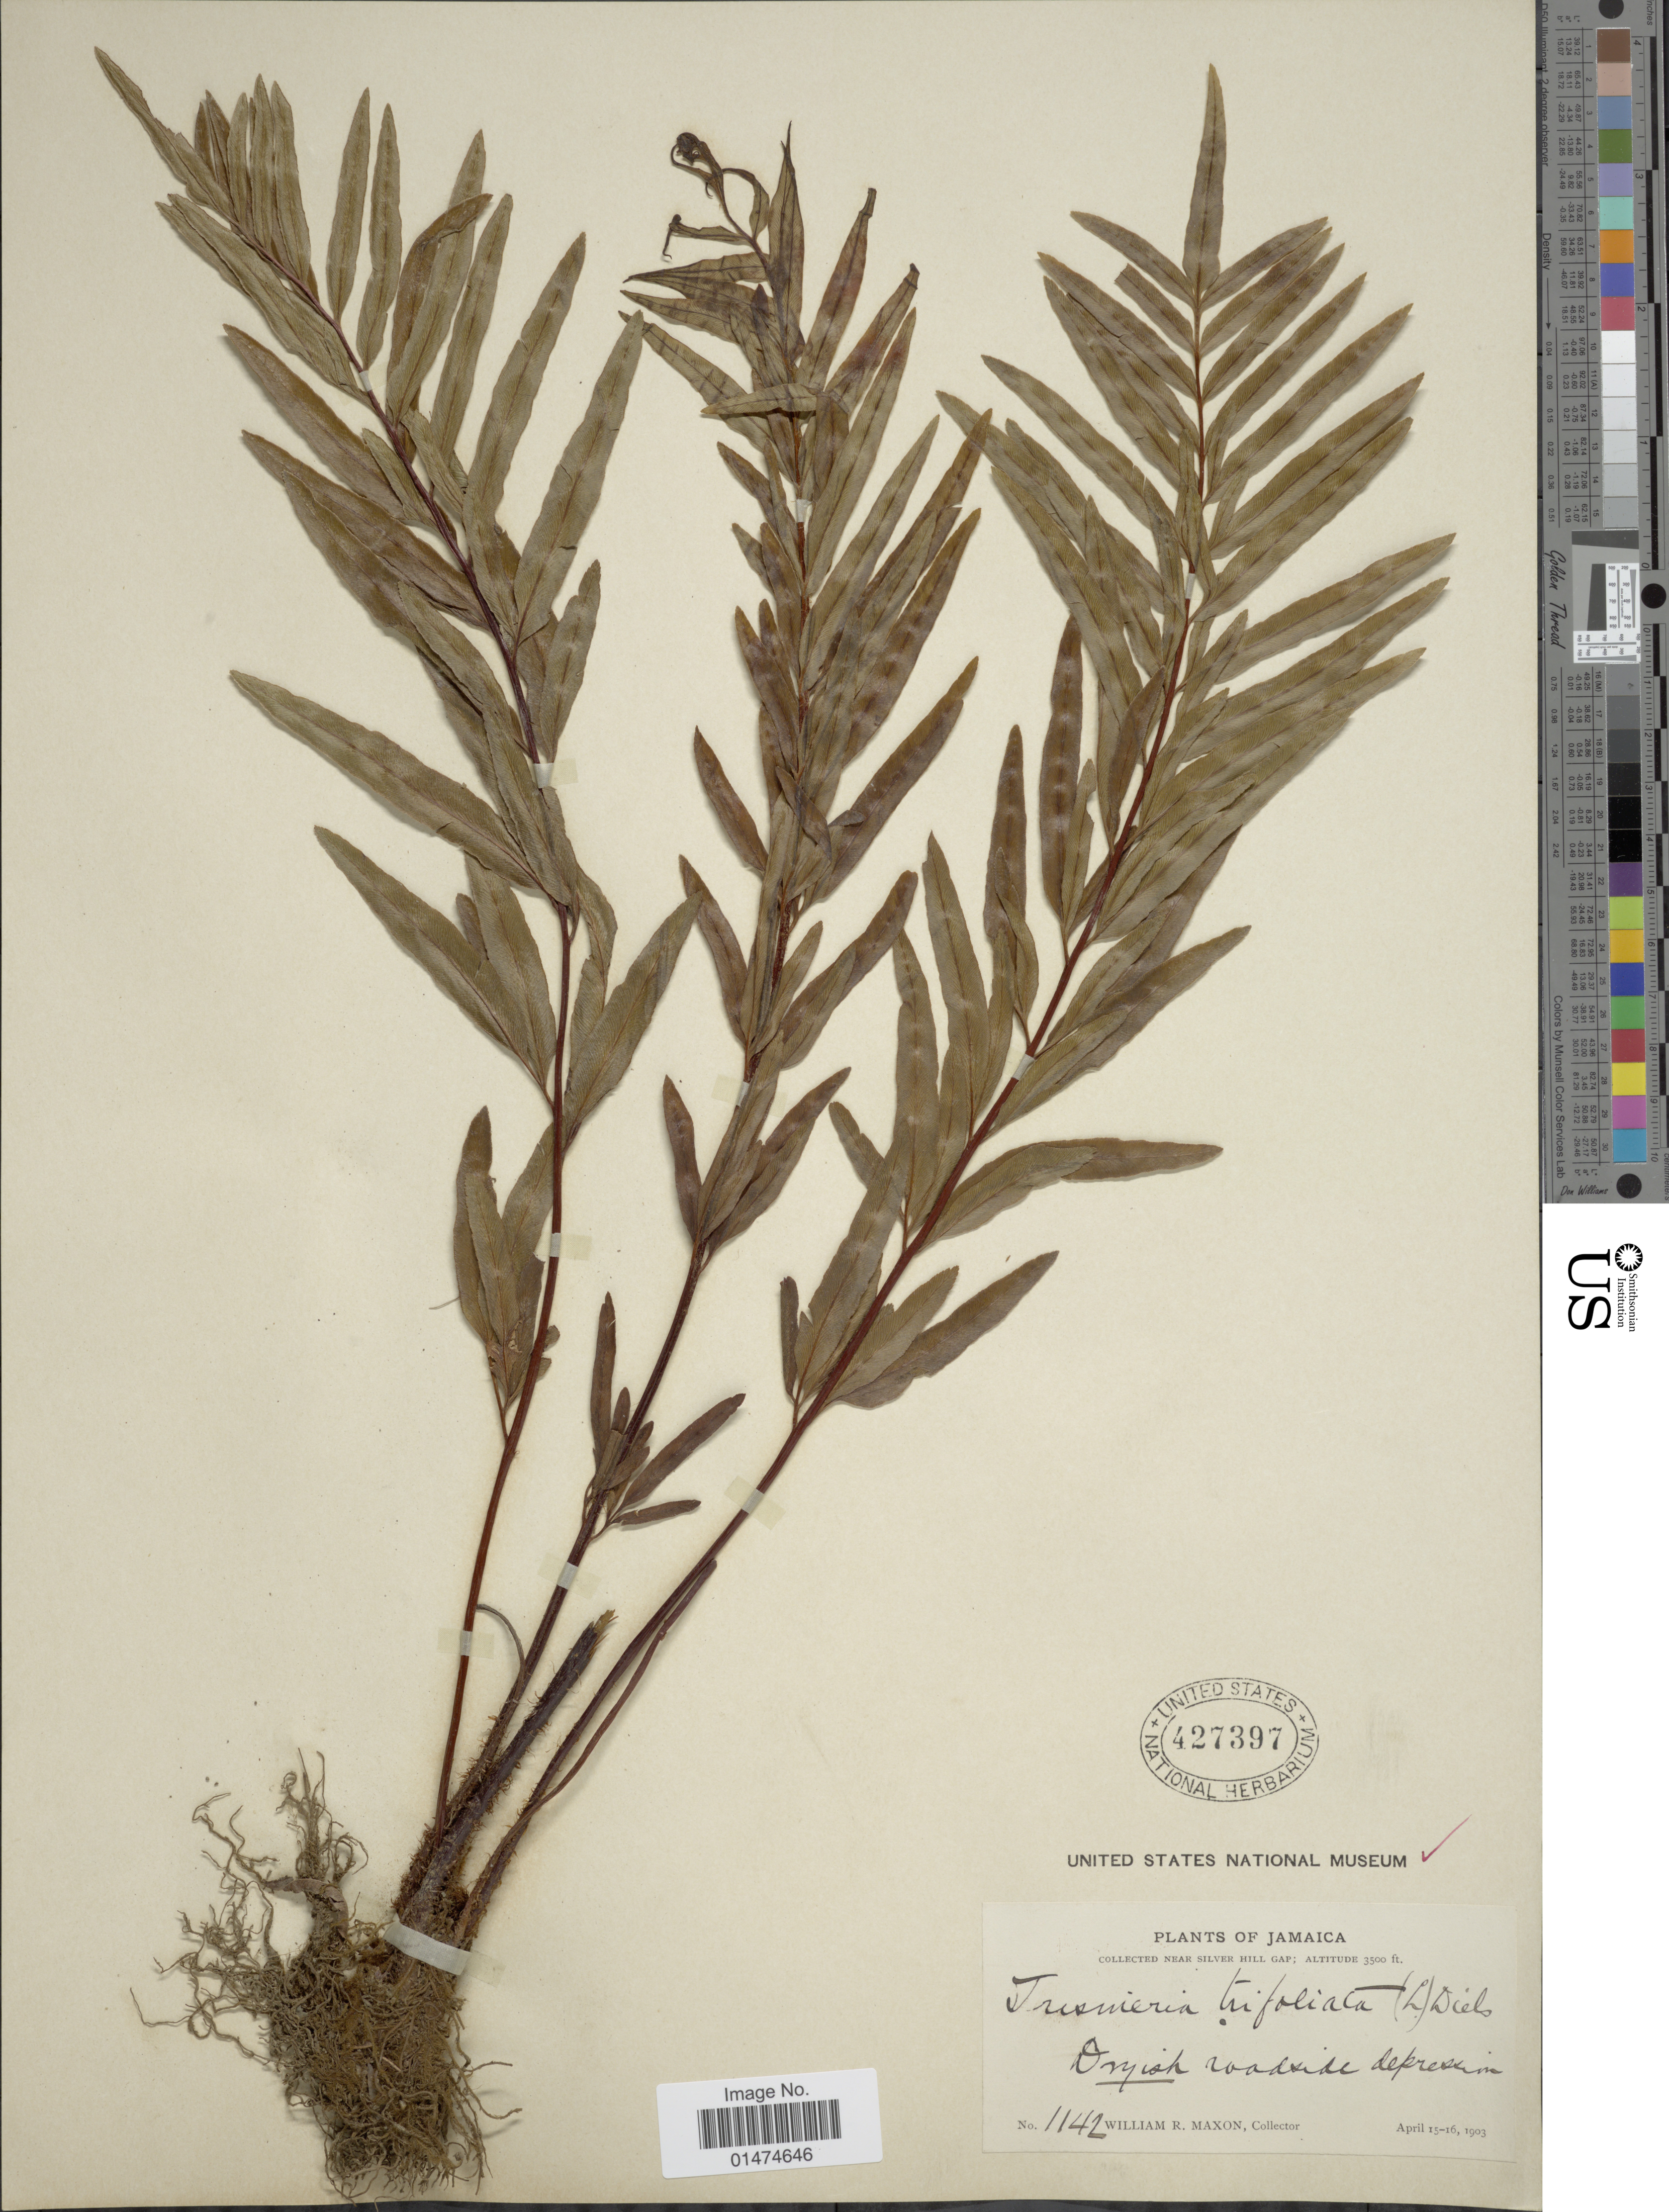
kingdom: Plantae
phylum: Tracheophyta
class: Polypodiopsida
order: Polypodiales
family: Pteridaceae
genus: Pityrogramma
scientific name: Pityrogramma trifoliata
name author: (L.) R.M. Tryon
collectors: W. R. Maxon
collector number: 1142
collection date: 1903-04-15/1903-04-16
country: Jamaica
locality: Jamaica, near Silver Hill Gap.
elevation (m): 1067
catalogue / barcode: US 427397